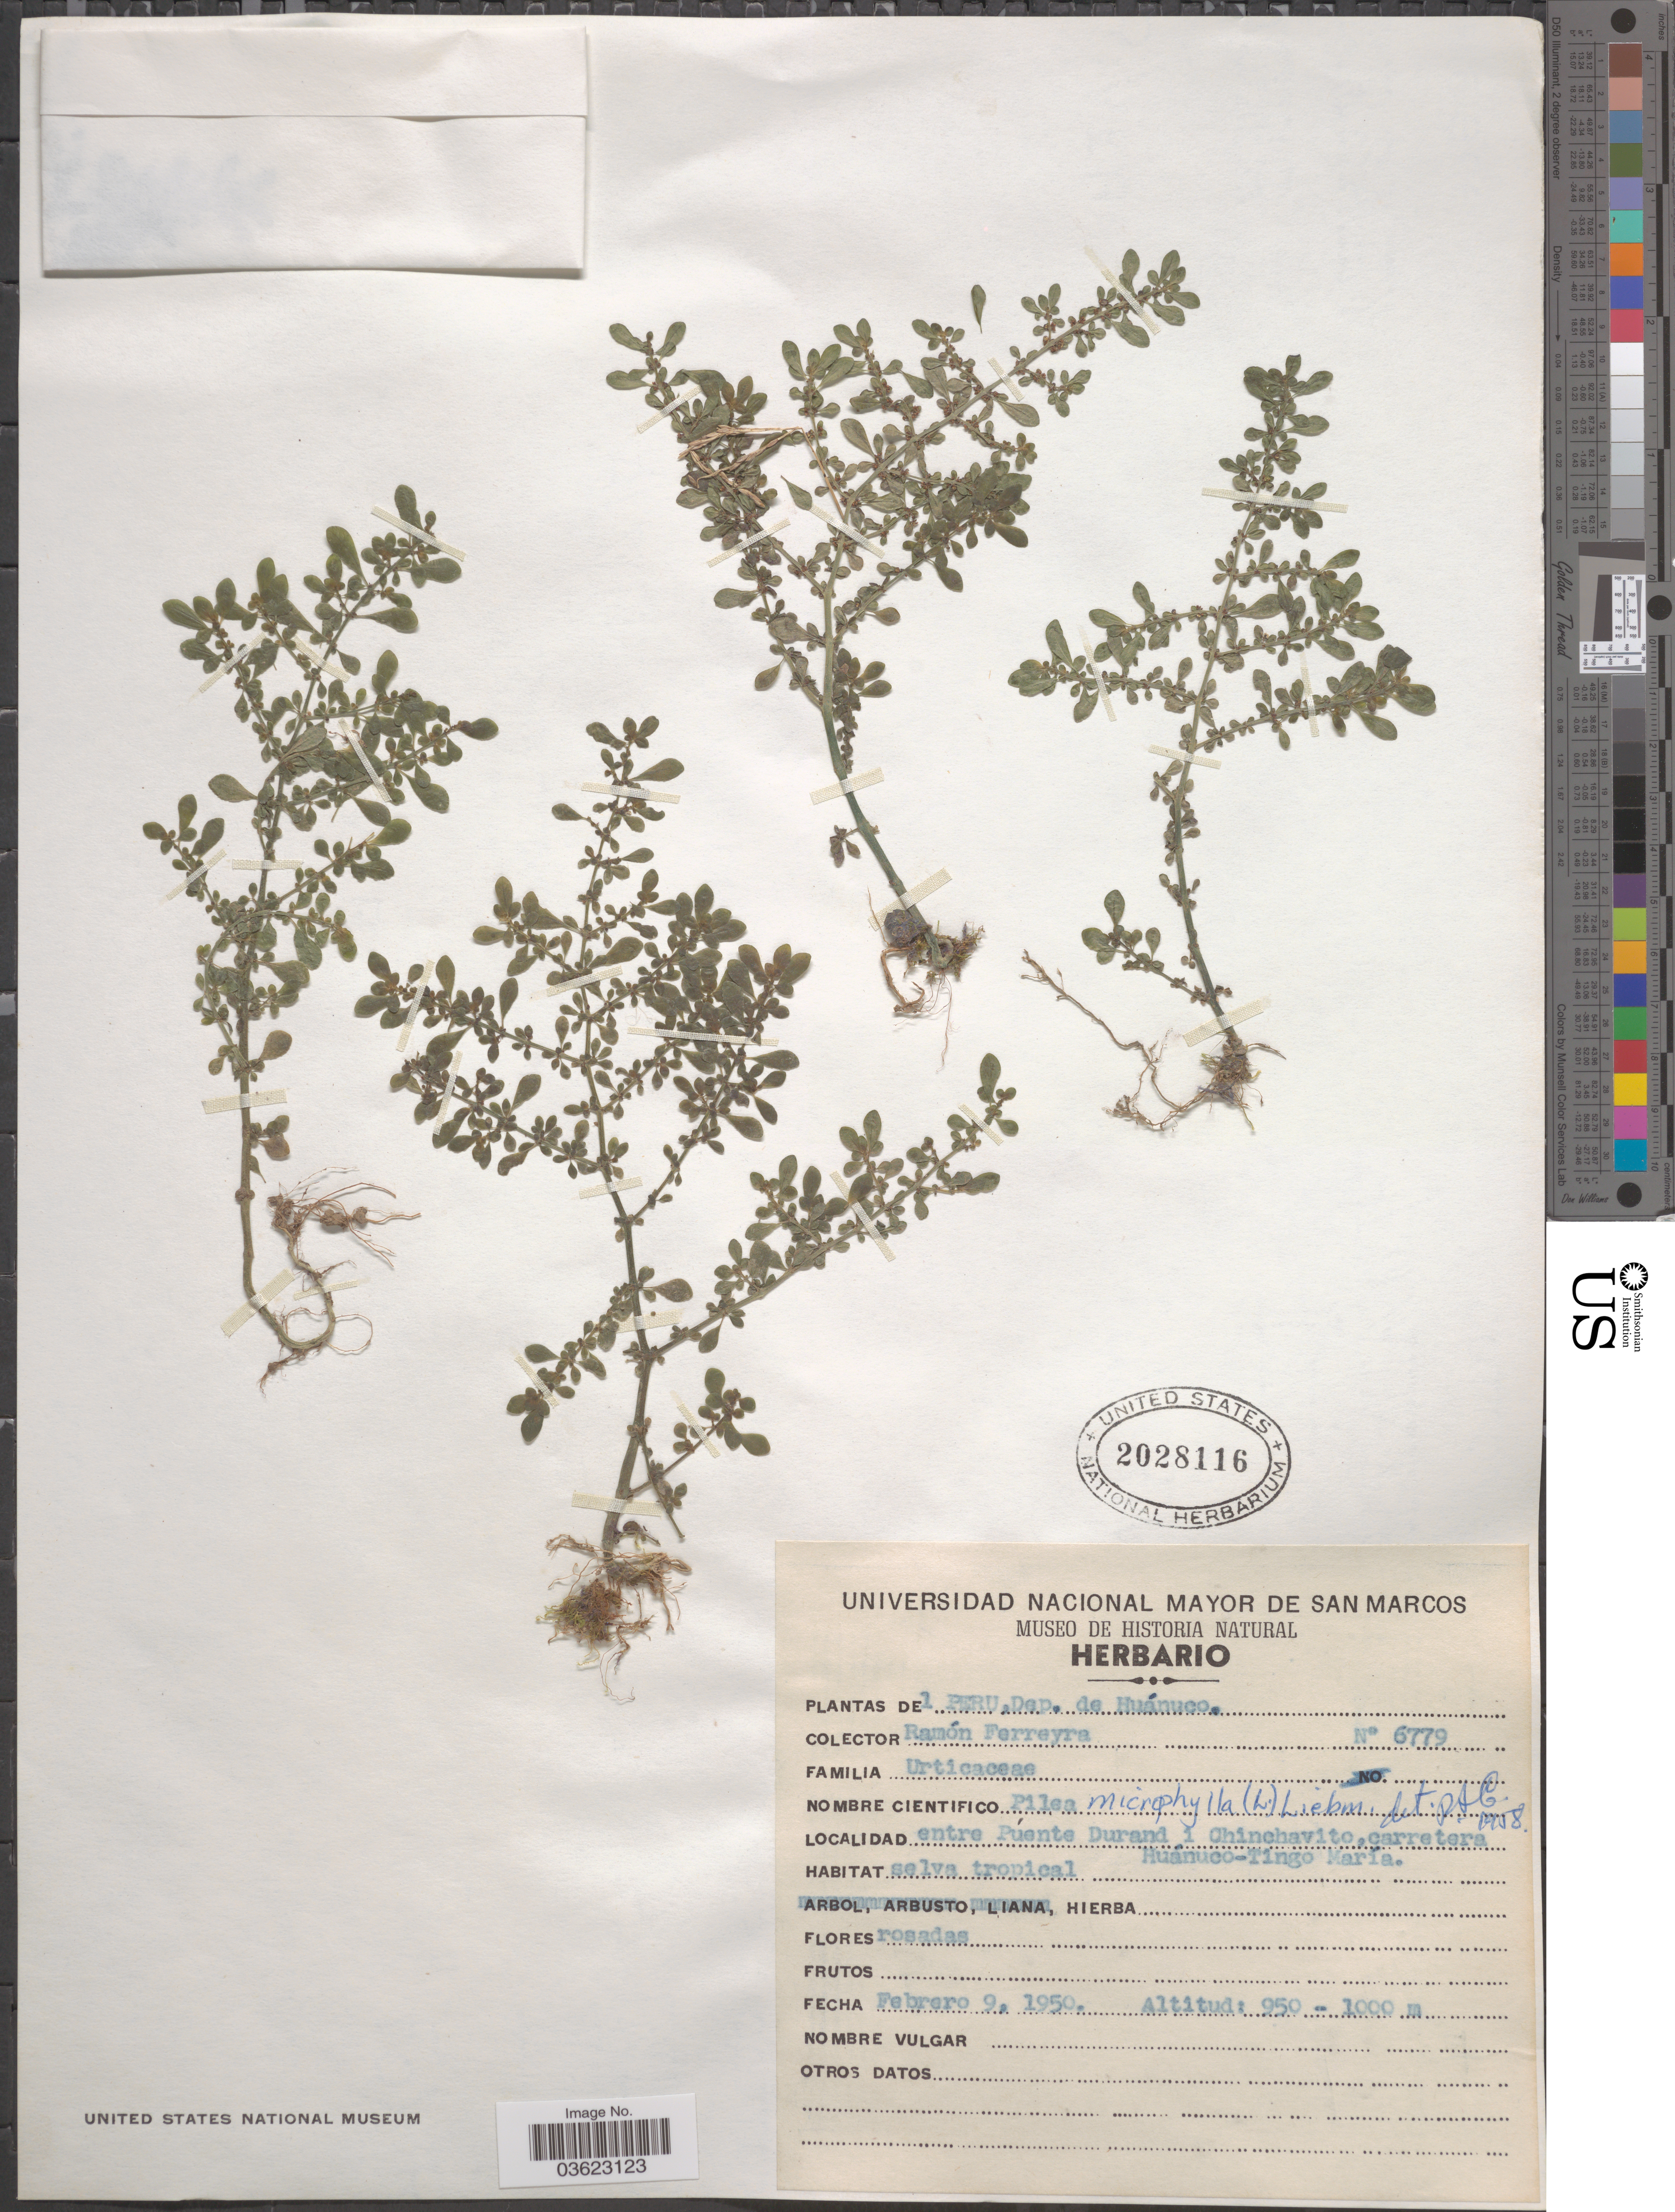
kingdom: Plantae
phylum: Tracheophyta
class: Magnoliopsida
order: Rosales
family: Urticaceae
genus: Pilea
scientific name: Pilea microphylla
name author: (L.) Liebm.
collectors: R. A. Ferreyra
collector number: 6779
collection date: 1950-02-09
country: Peru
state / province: Huánuco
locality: Dep. de Huánuco. Entre Púente Durand i Chinchavito, carretera Huánuco-Tingo María.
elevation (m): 950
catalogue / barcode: US 2028116